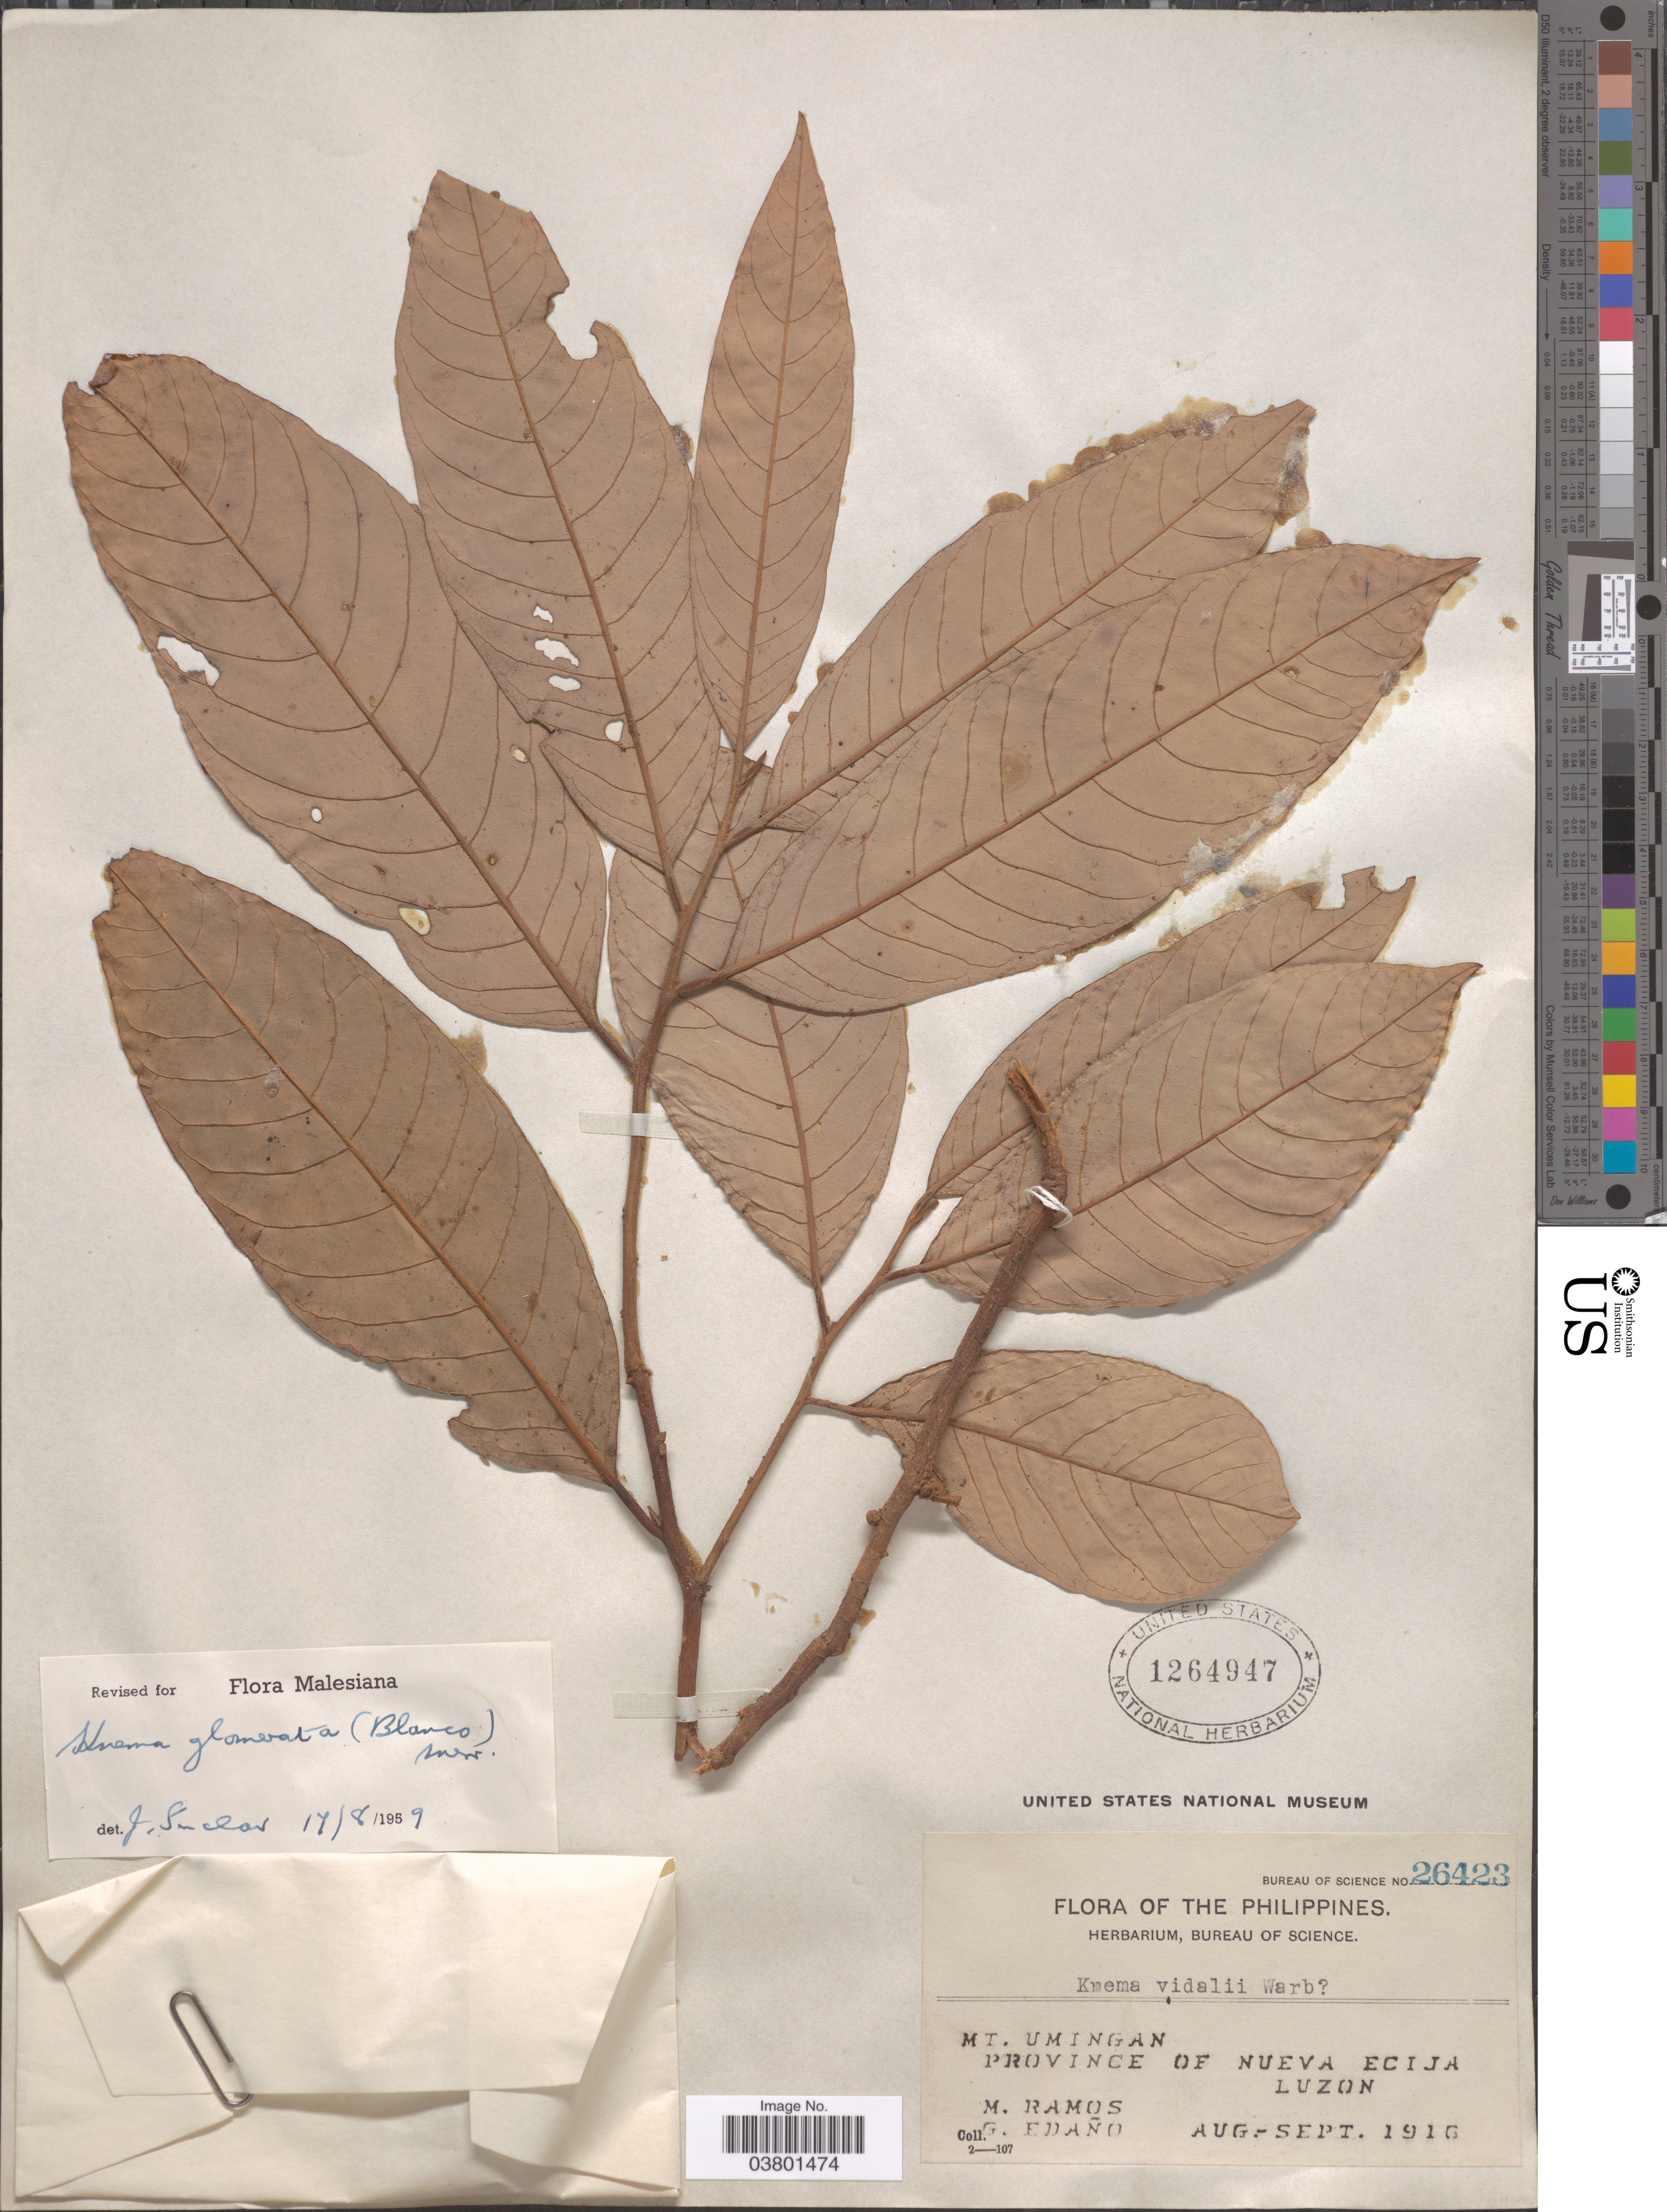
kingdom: Plantae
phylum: Tracheophyta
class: Magnoliopsida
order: Magnoliales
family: Myristicaceae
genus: Knema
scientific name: Knema glomerata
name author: (Blanco) Merr.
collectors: M. Ramos & G. Edaño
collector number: Bureau of Science 26423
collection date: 1916-08/1916-09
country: Philippines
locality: Mt. Umingan. Province of Nueva Ecija. Luzon.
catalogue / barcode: US 1264947